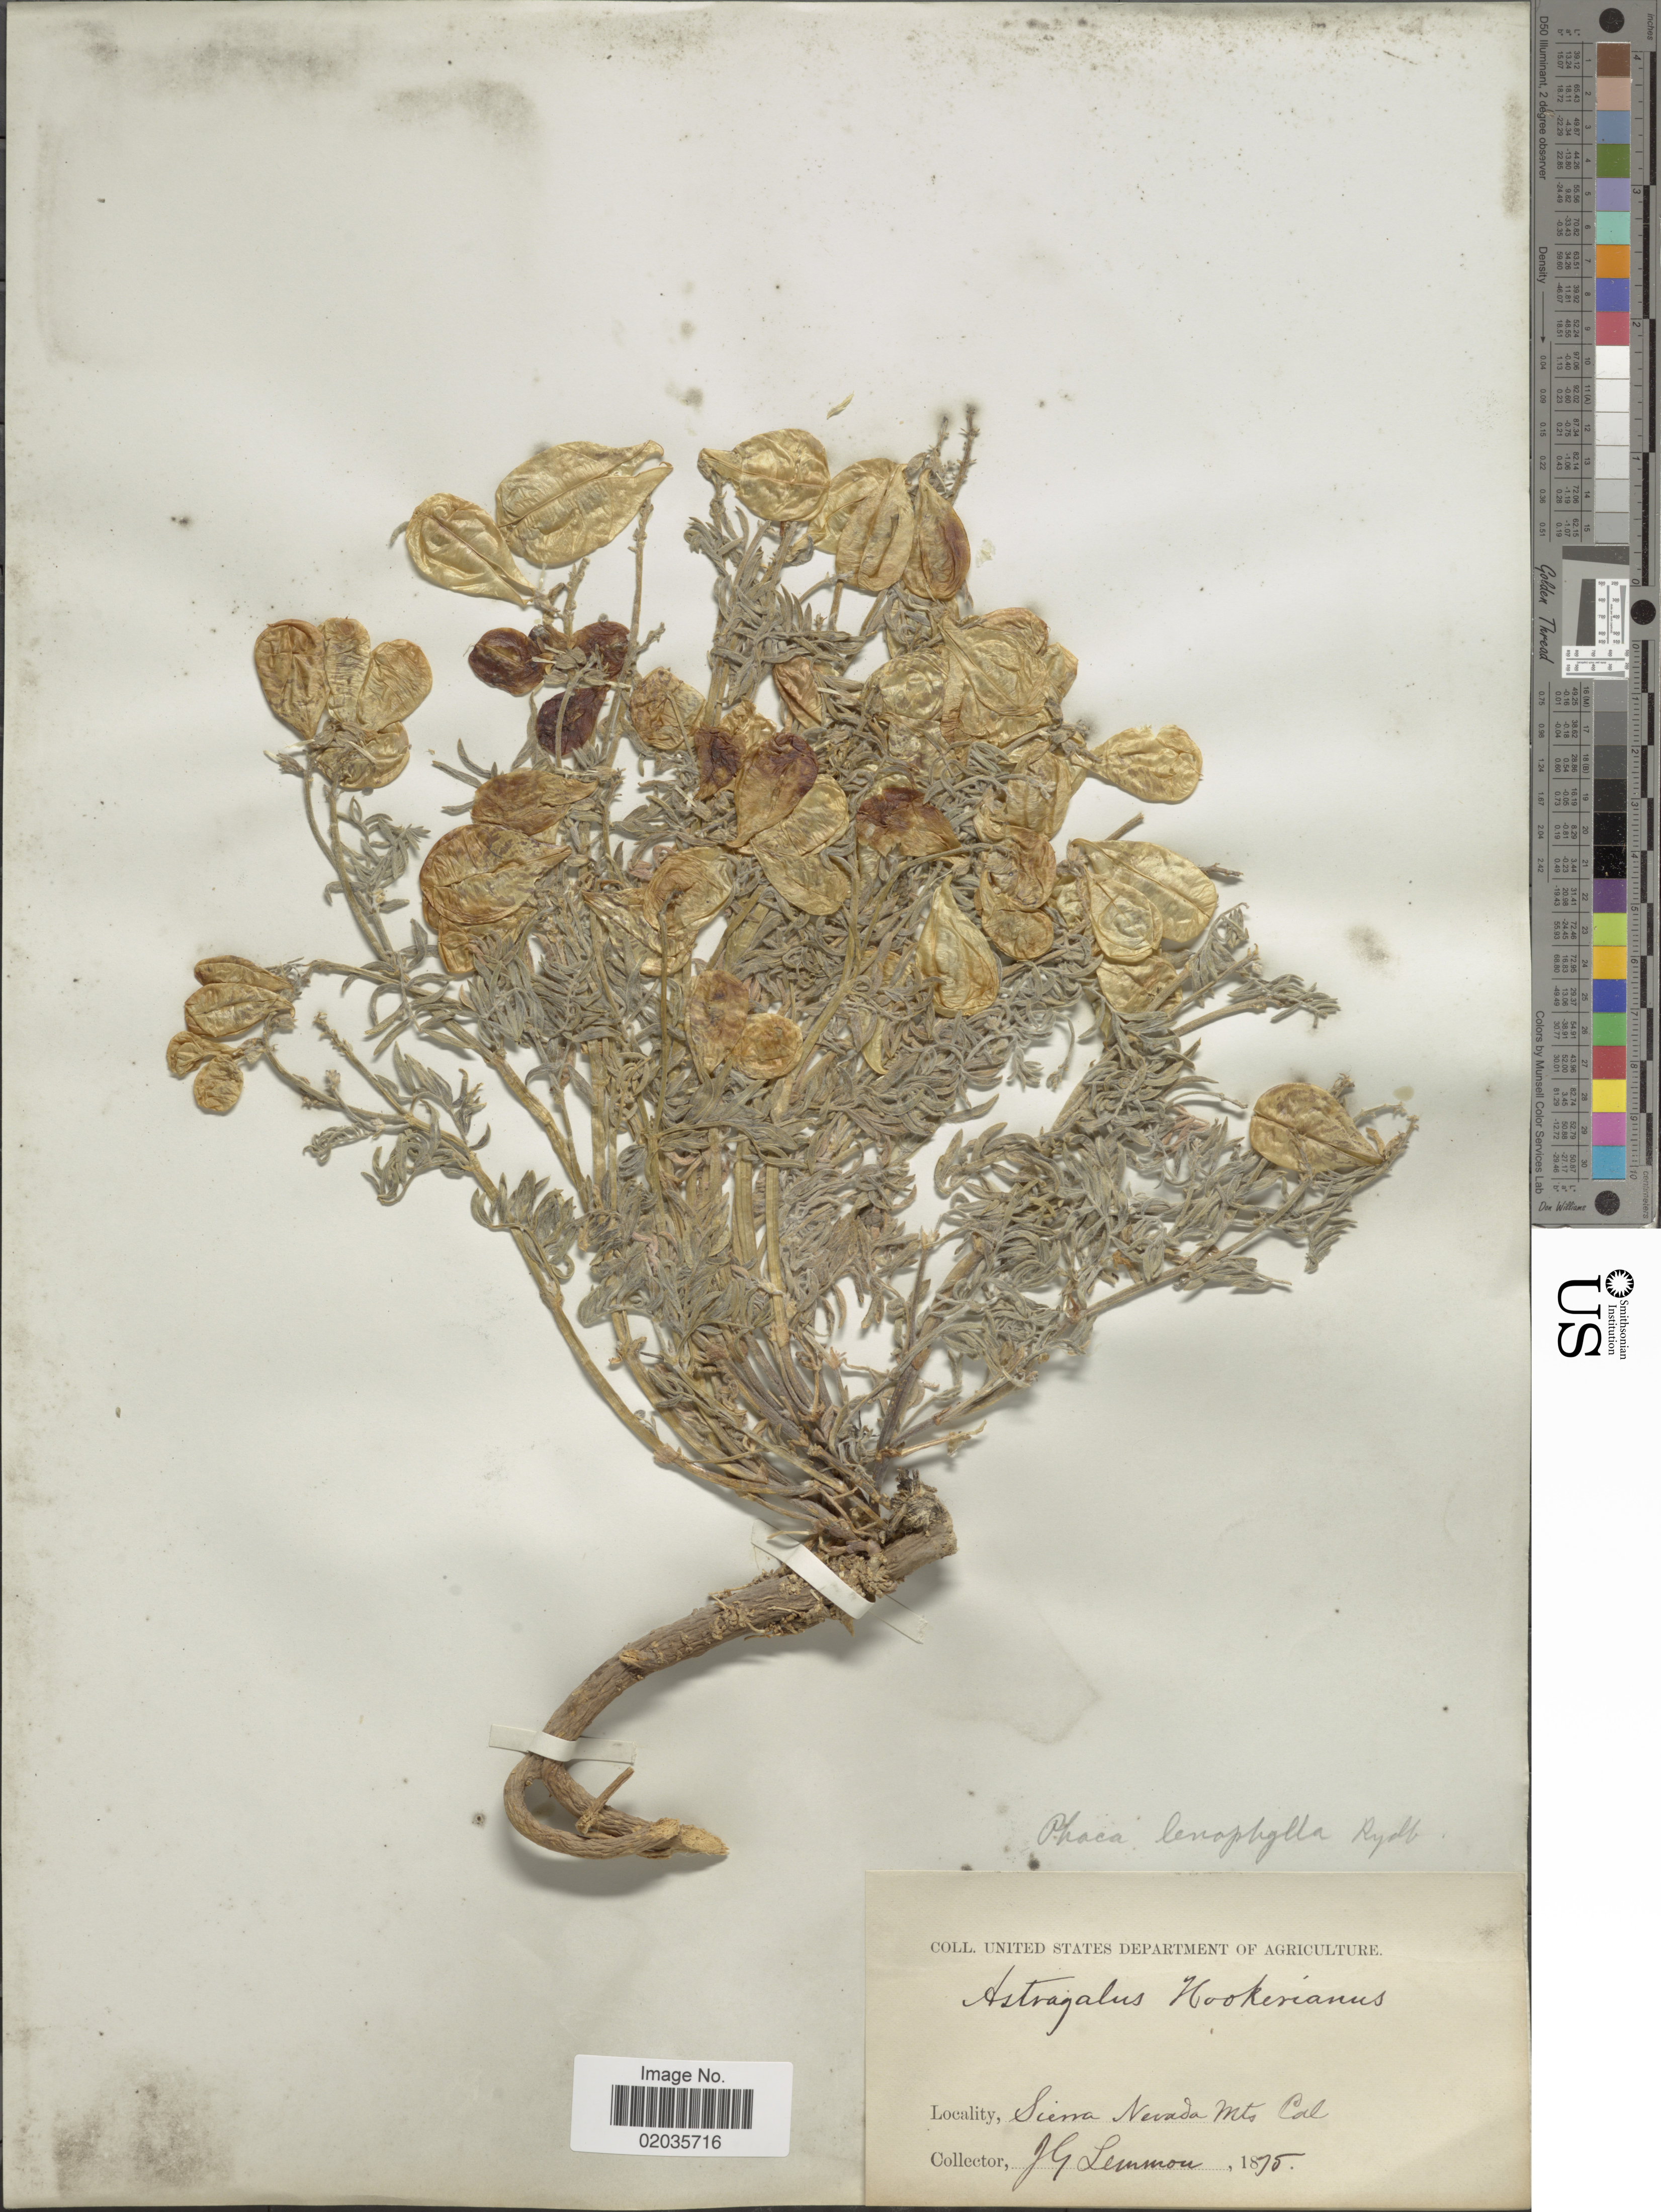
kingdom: Plantae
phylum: Tracheophyta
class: Magnoliopsida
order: Fabales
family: Fabaceae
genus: Astragalus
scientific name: Astragalus whitneyi var. lenophyllus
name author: (Rydb.) Barneby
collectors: J. Lemmon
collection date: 1875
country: United States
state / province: California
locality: Sierra Nevada Mts.